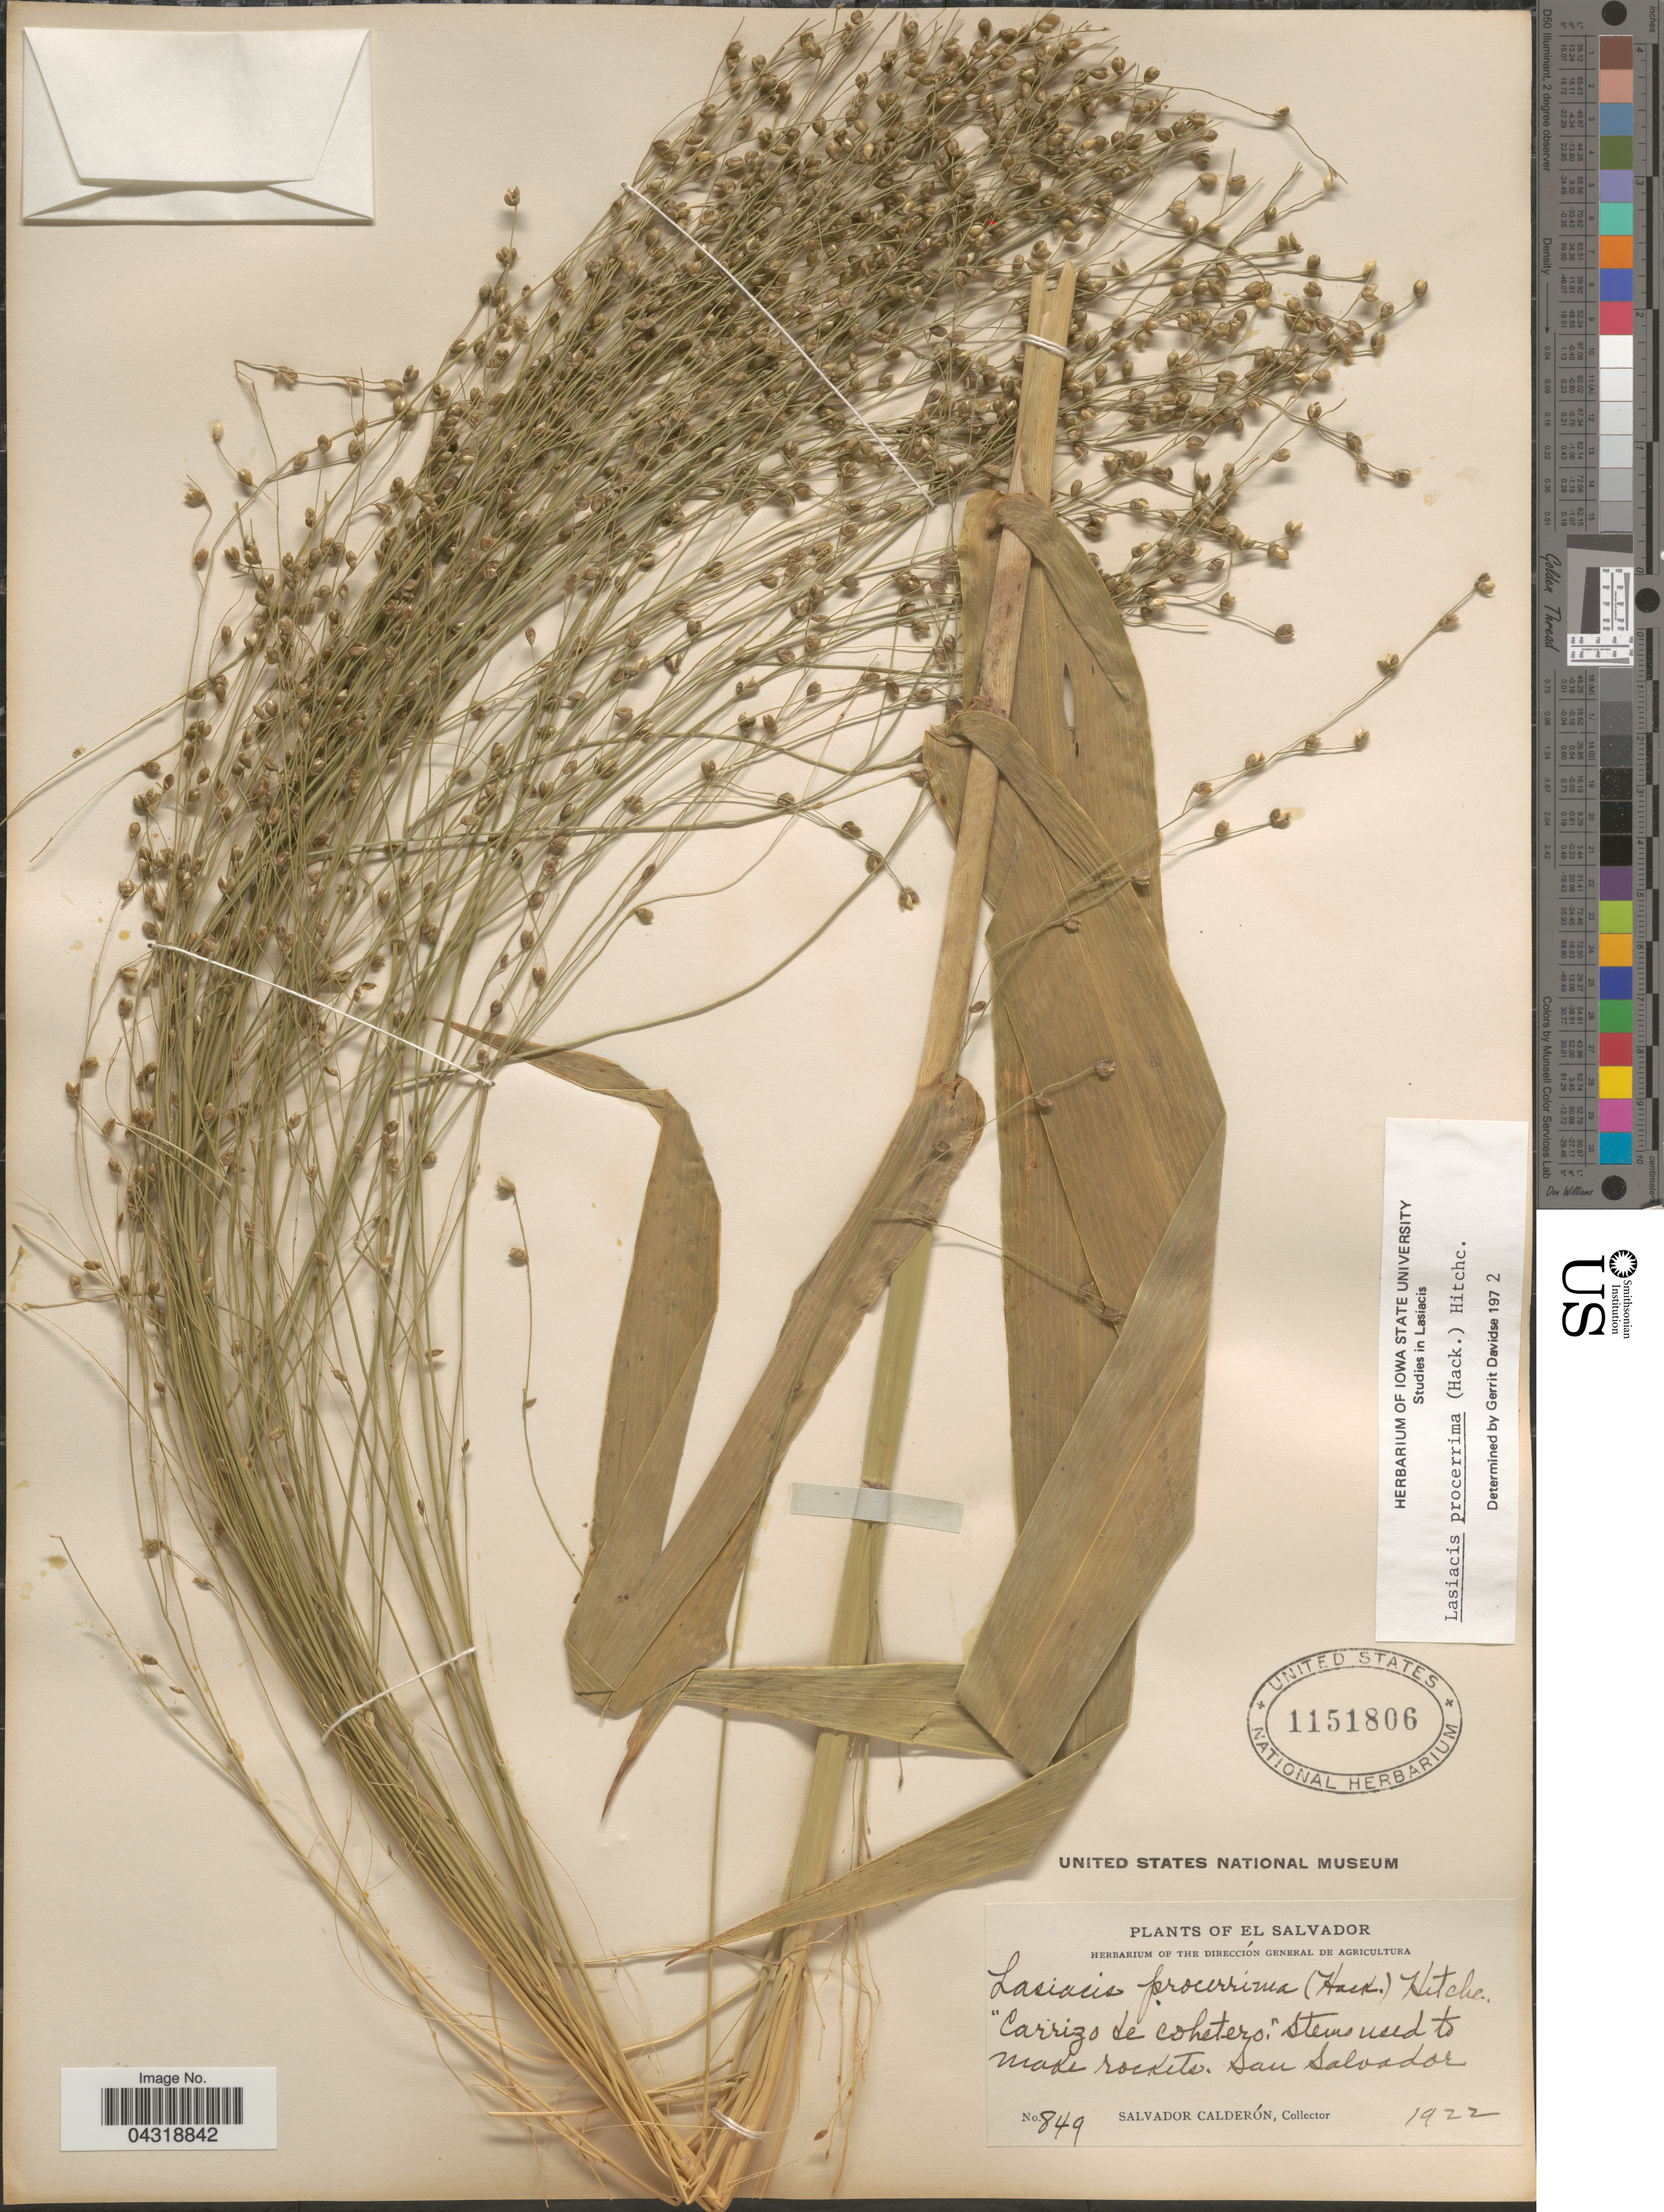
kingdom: Plantae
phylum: Tracheophyta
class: Liliopsida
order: Poales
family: Poaceae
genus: Lasiacis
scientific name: Lasiacis procerrima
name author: (Hack.) Hitchc.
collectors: S. Calderón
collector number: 849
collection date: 1922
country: El Salvador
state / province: San Salvador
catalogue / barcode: US 1151806